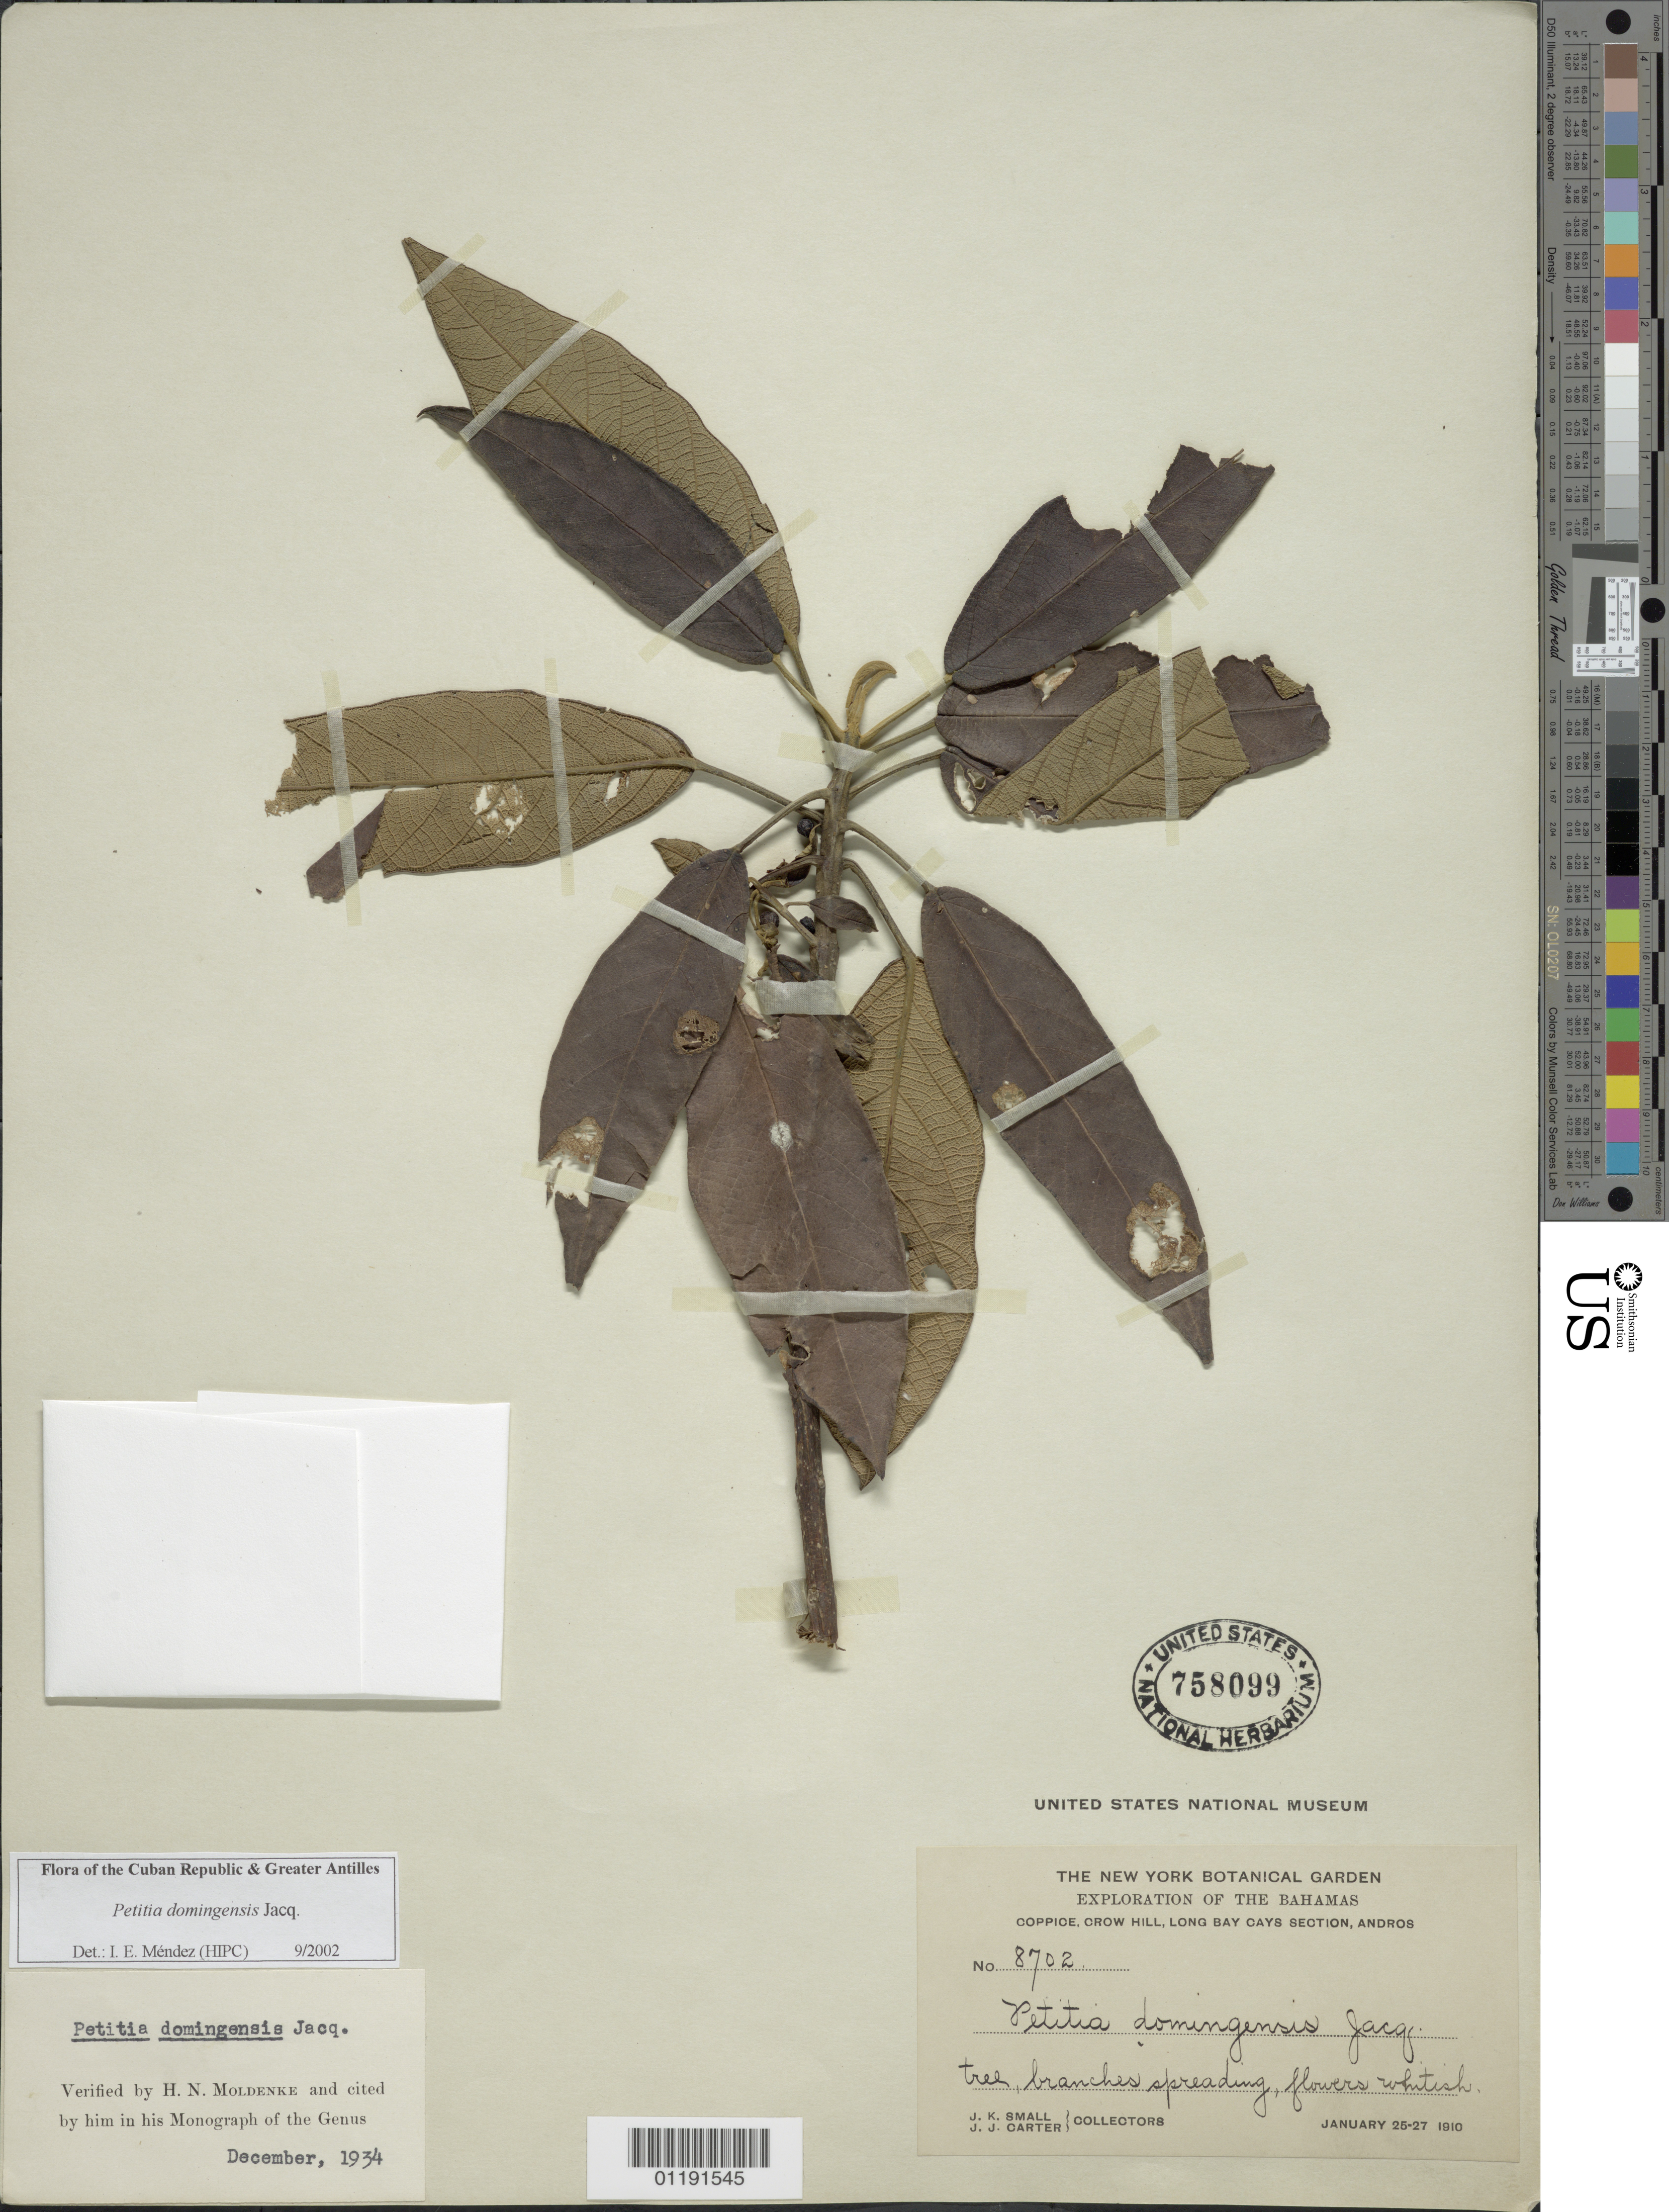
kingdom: Plantae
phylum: Tracheophyta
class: Magnoliopsida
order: Lamiales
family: Lamiaceae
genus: Petitia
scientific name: Petitia domingensis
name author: Jacq.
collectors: J. K. Small & J. J. Carter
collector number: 8702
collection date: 1910-01-25/1910-01-27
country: Bahamas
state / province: Andros Island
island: Andros Island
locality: Long Bay Cays Section, Crow Hill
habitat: Coppice, hill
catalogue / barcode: US 758099